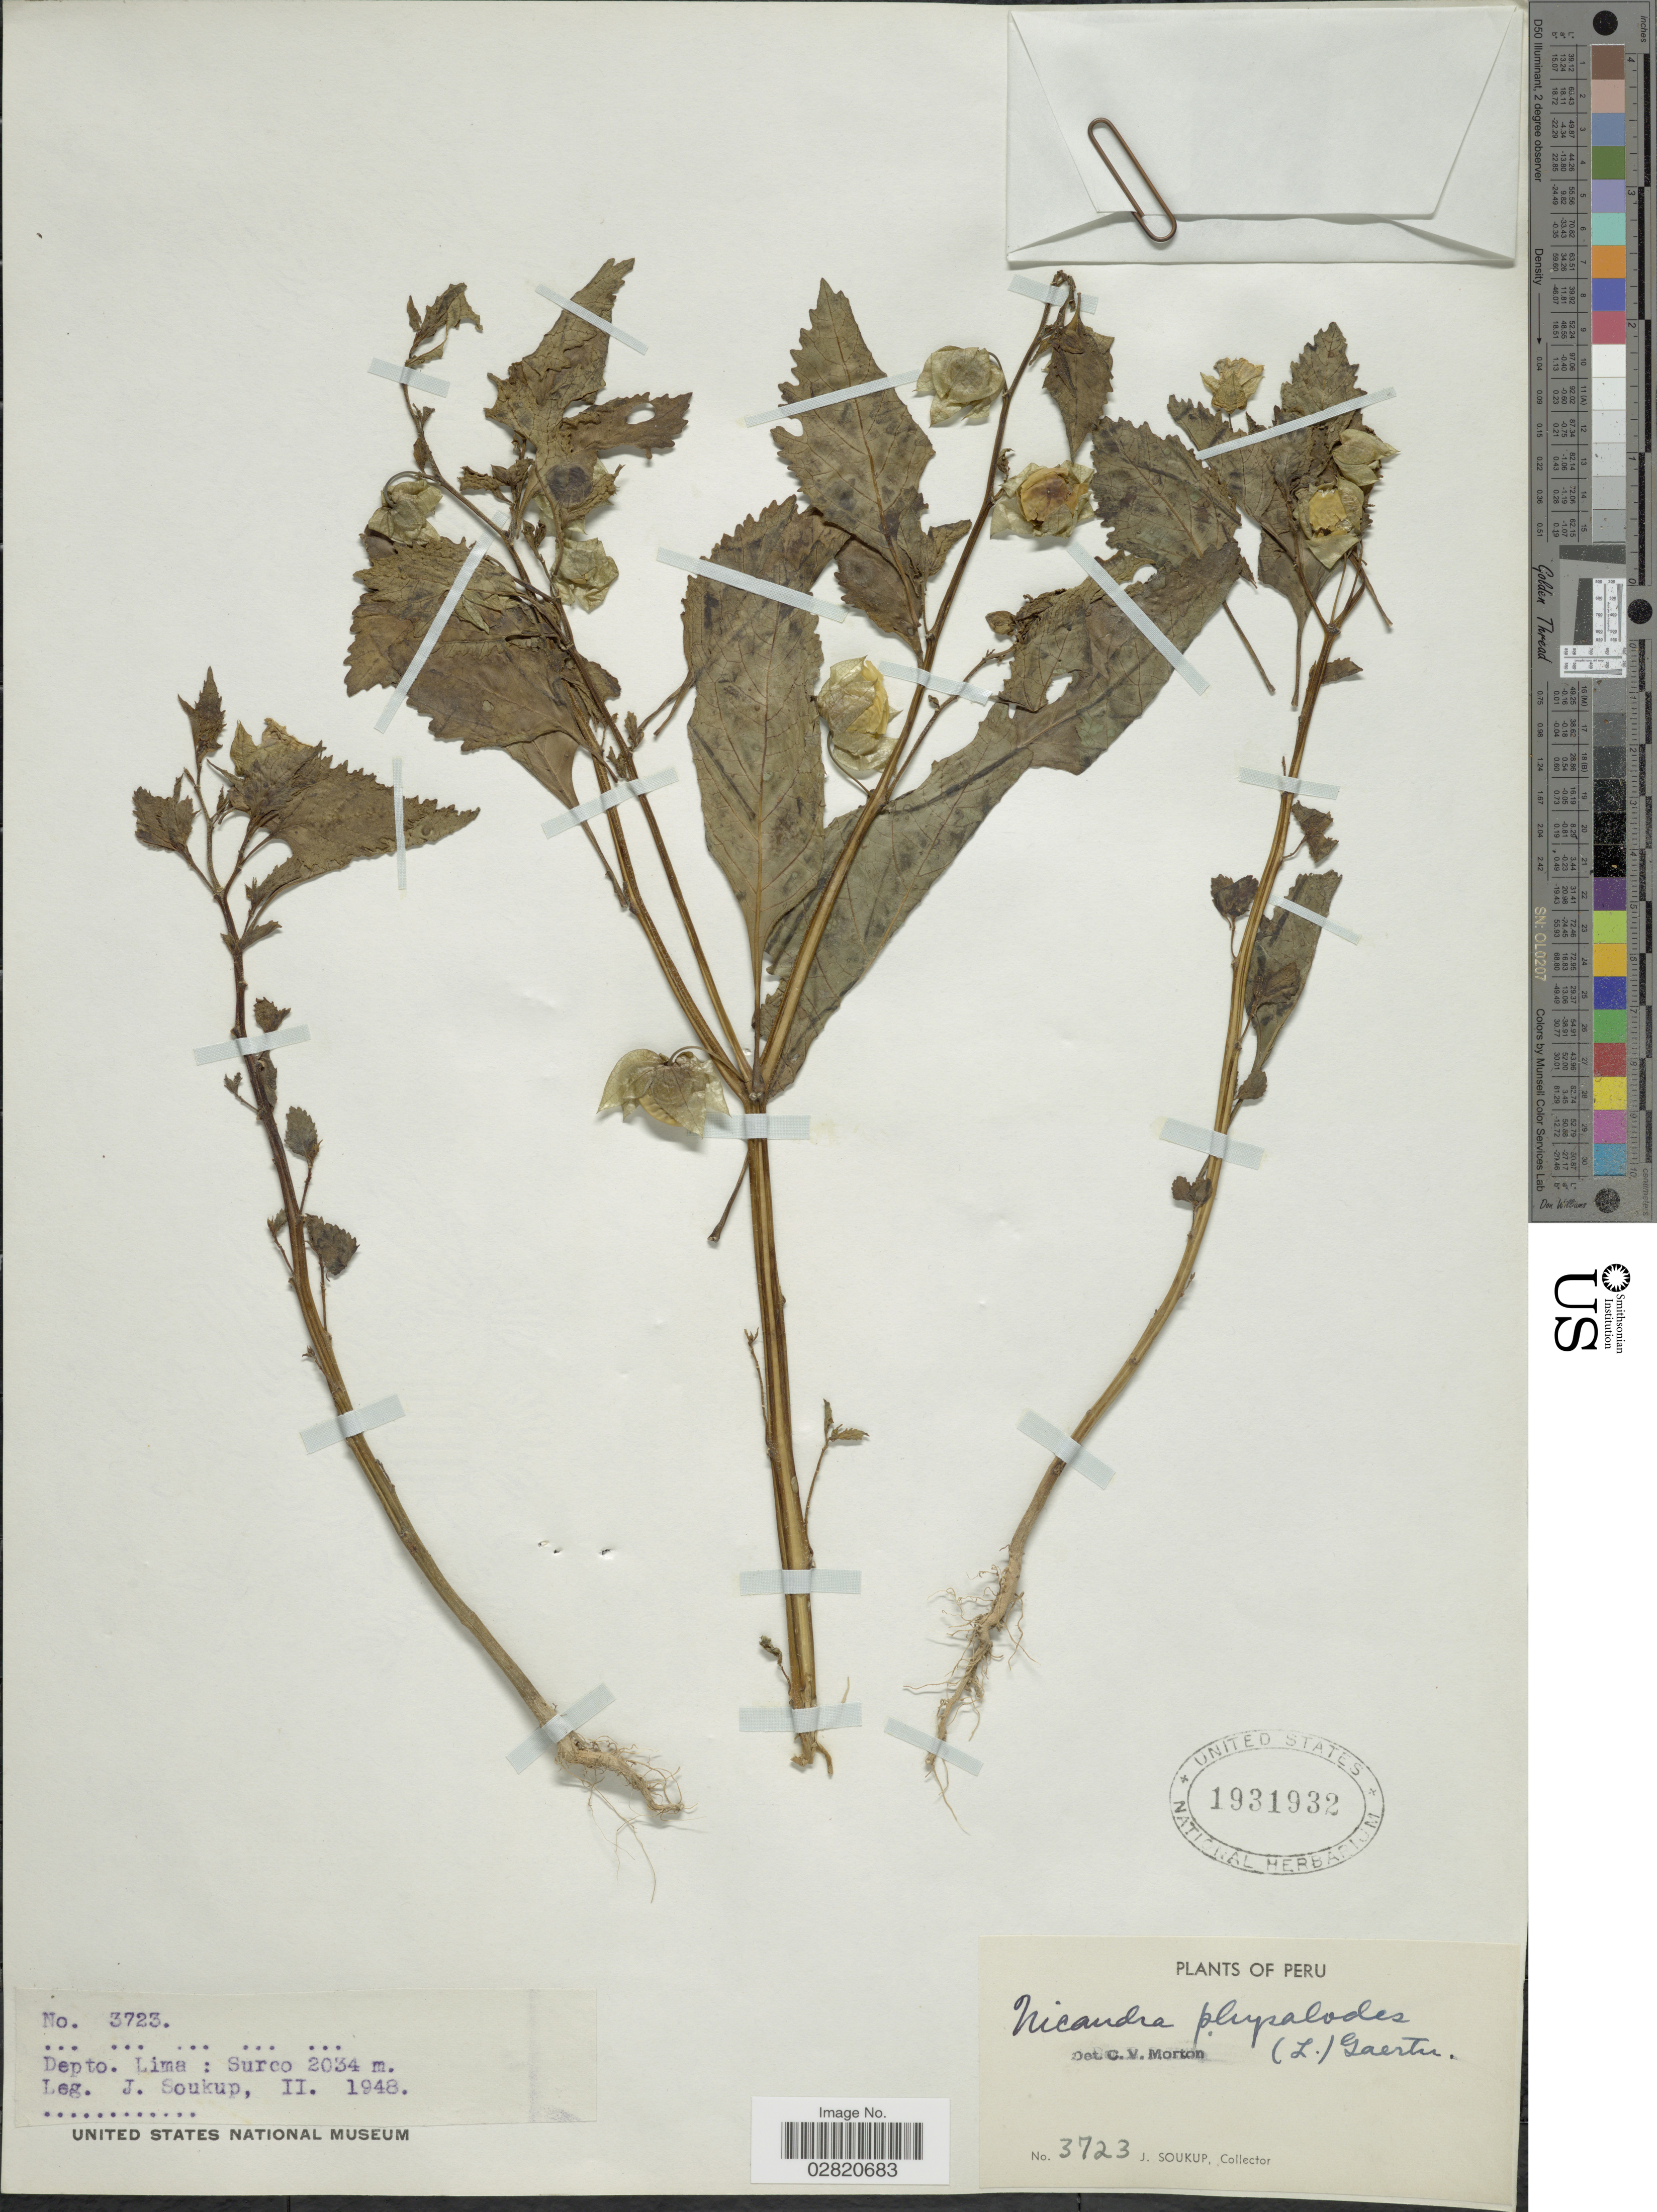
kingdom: Plantae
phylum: Tracheophyta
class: Magnoliopsida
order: Solanales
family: Solanaceae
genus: Nicandra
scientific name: Nicandra physalodes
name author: (L.) Gaertn.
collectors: J. Soukup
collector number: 3723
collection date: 1948-02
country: Peru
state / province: Lima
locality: Depto. Lima: Surco.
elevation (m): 2034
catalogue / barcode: US 1931932